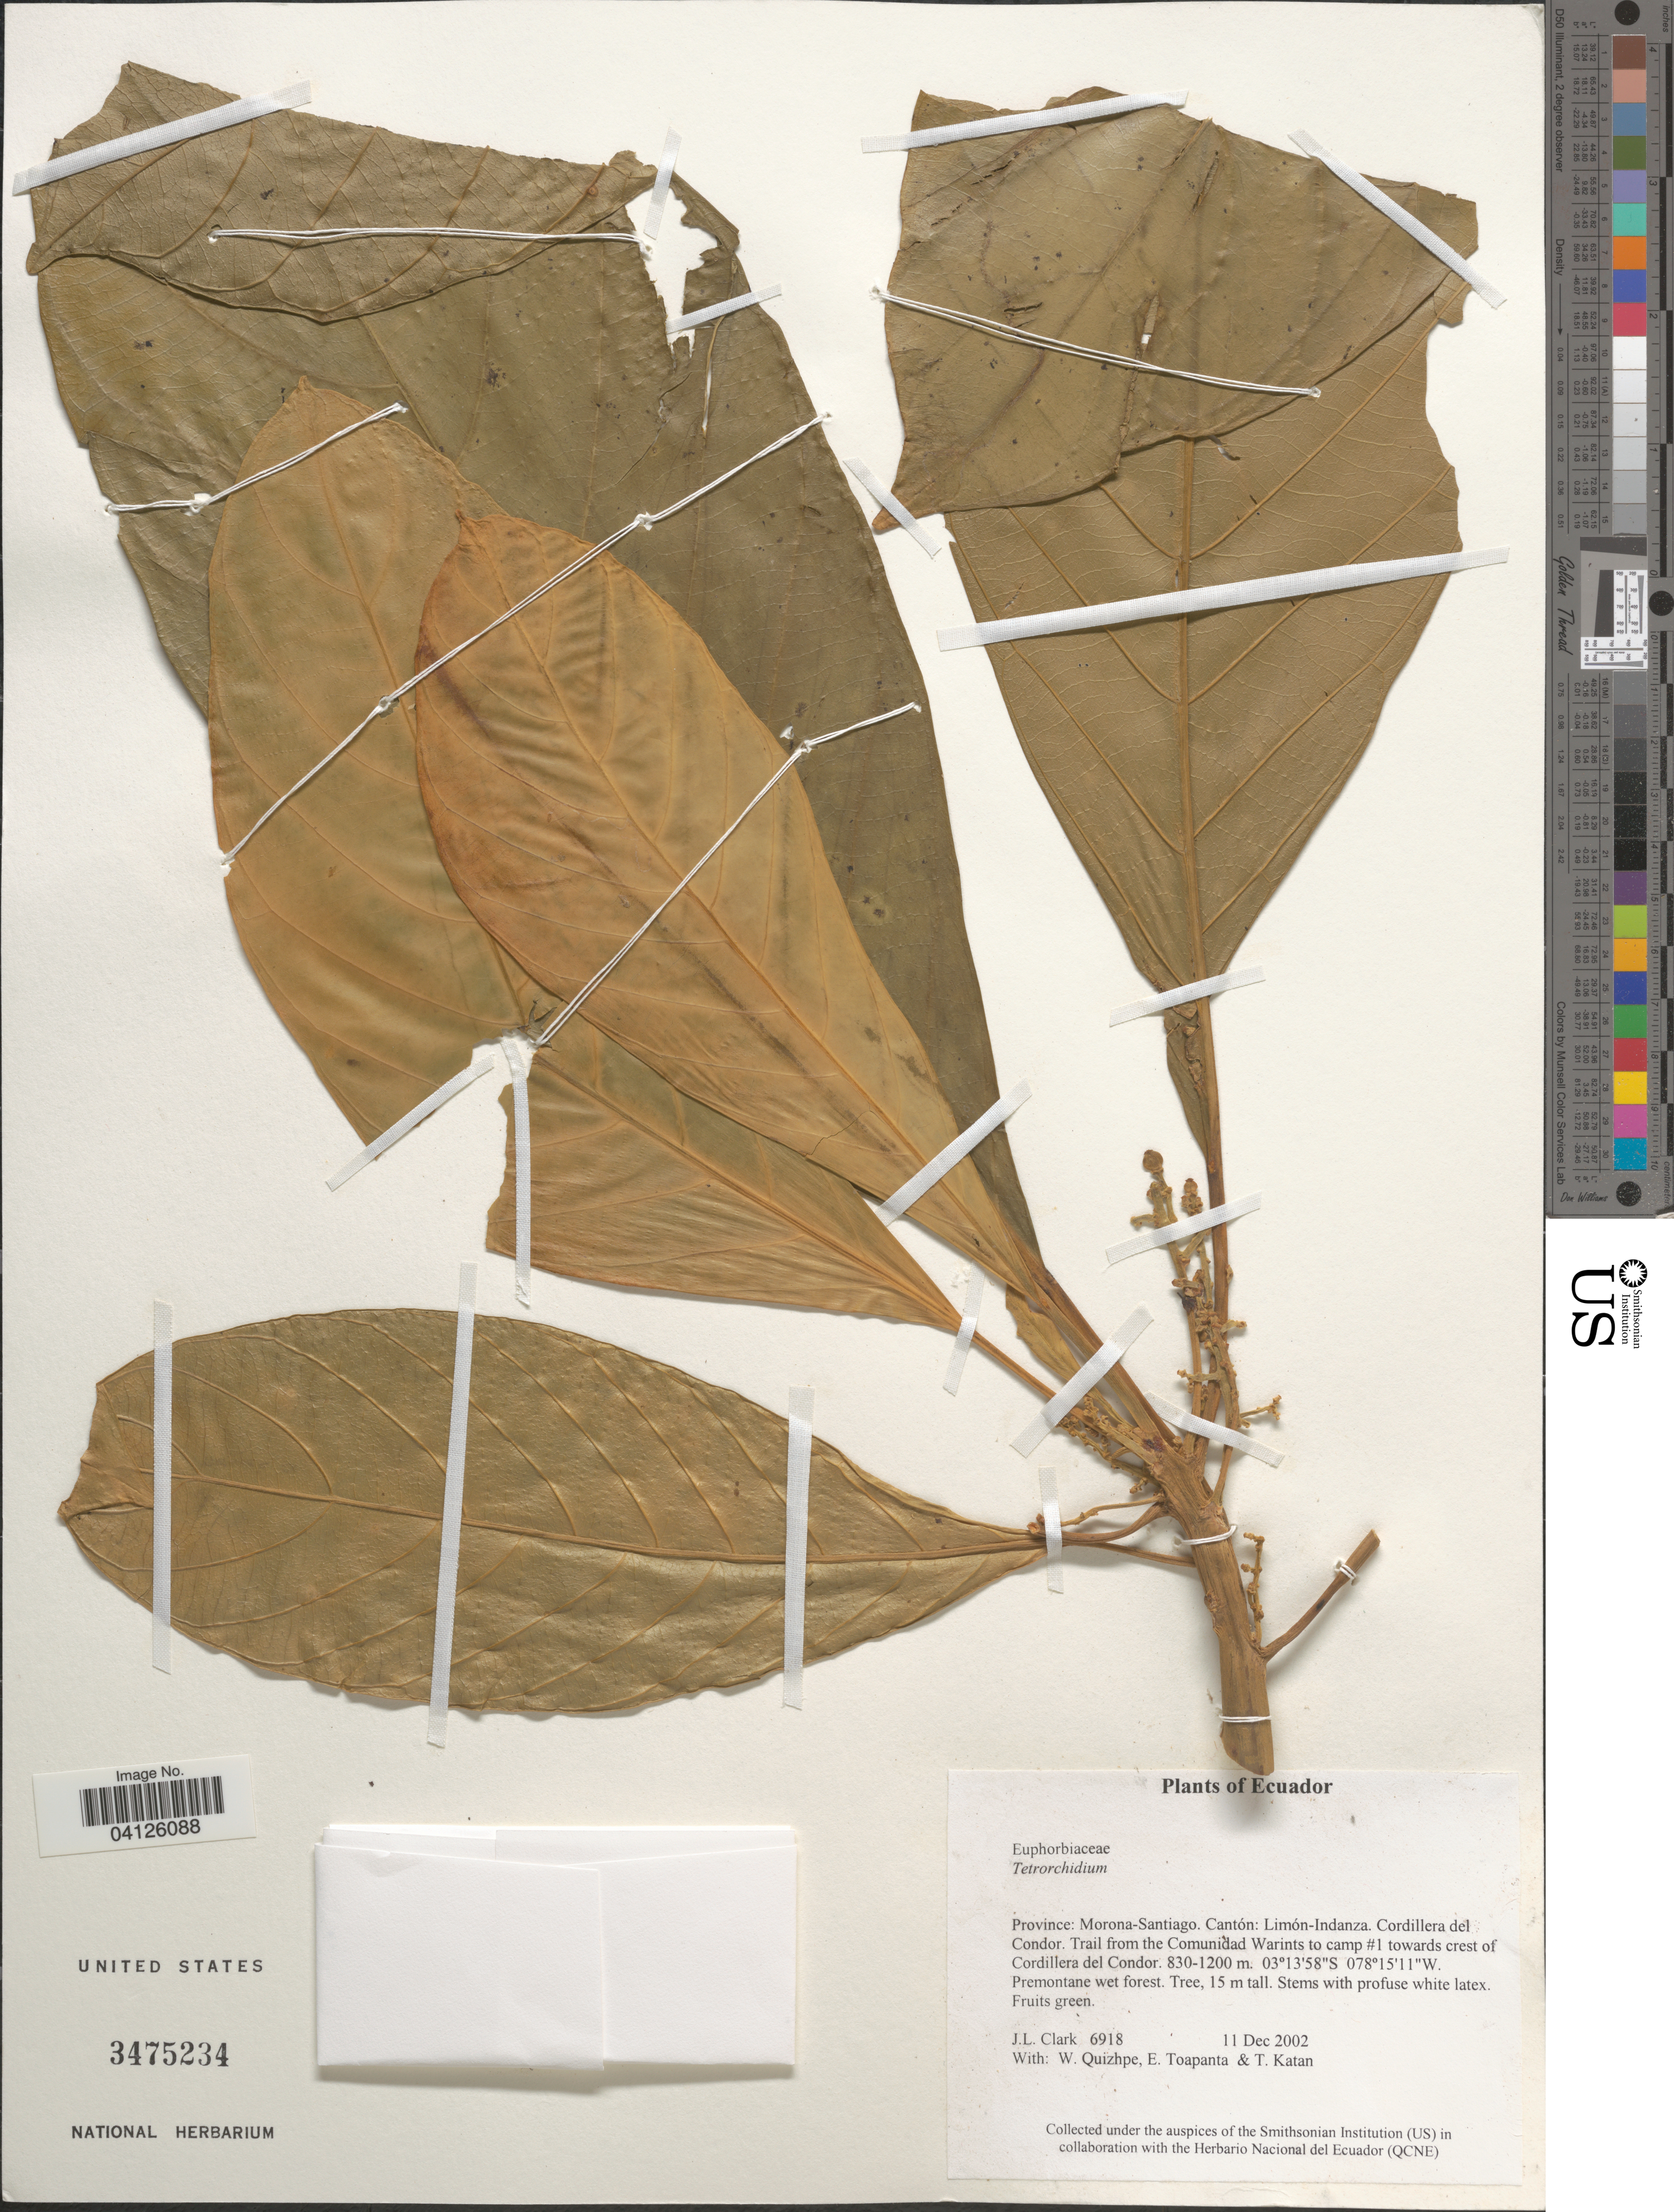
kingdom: Plantae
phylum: Tracheophyta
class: Magnoliopsida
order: Malpighiales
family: Euphorbiaceae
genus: Tetrorchidium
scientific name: Tetrorchidium sp.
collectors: J. L. Clark, W. Quizhpe, E. Toapanta & T. Katan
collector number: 6918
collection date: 2002-12-11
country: Ecuador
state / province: Morona-Santiago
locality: Cantón: Limón-Indanza. Cordillera del Condor. Trail from the Comunidad Warints to camp #1 towards crest of Cordillera del Condor.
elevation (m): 830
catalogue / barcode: US 3475234